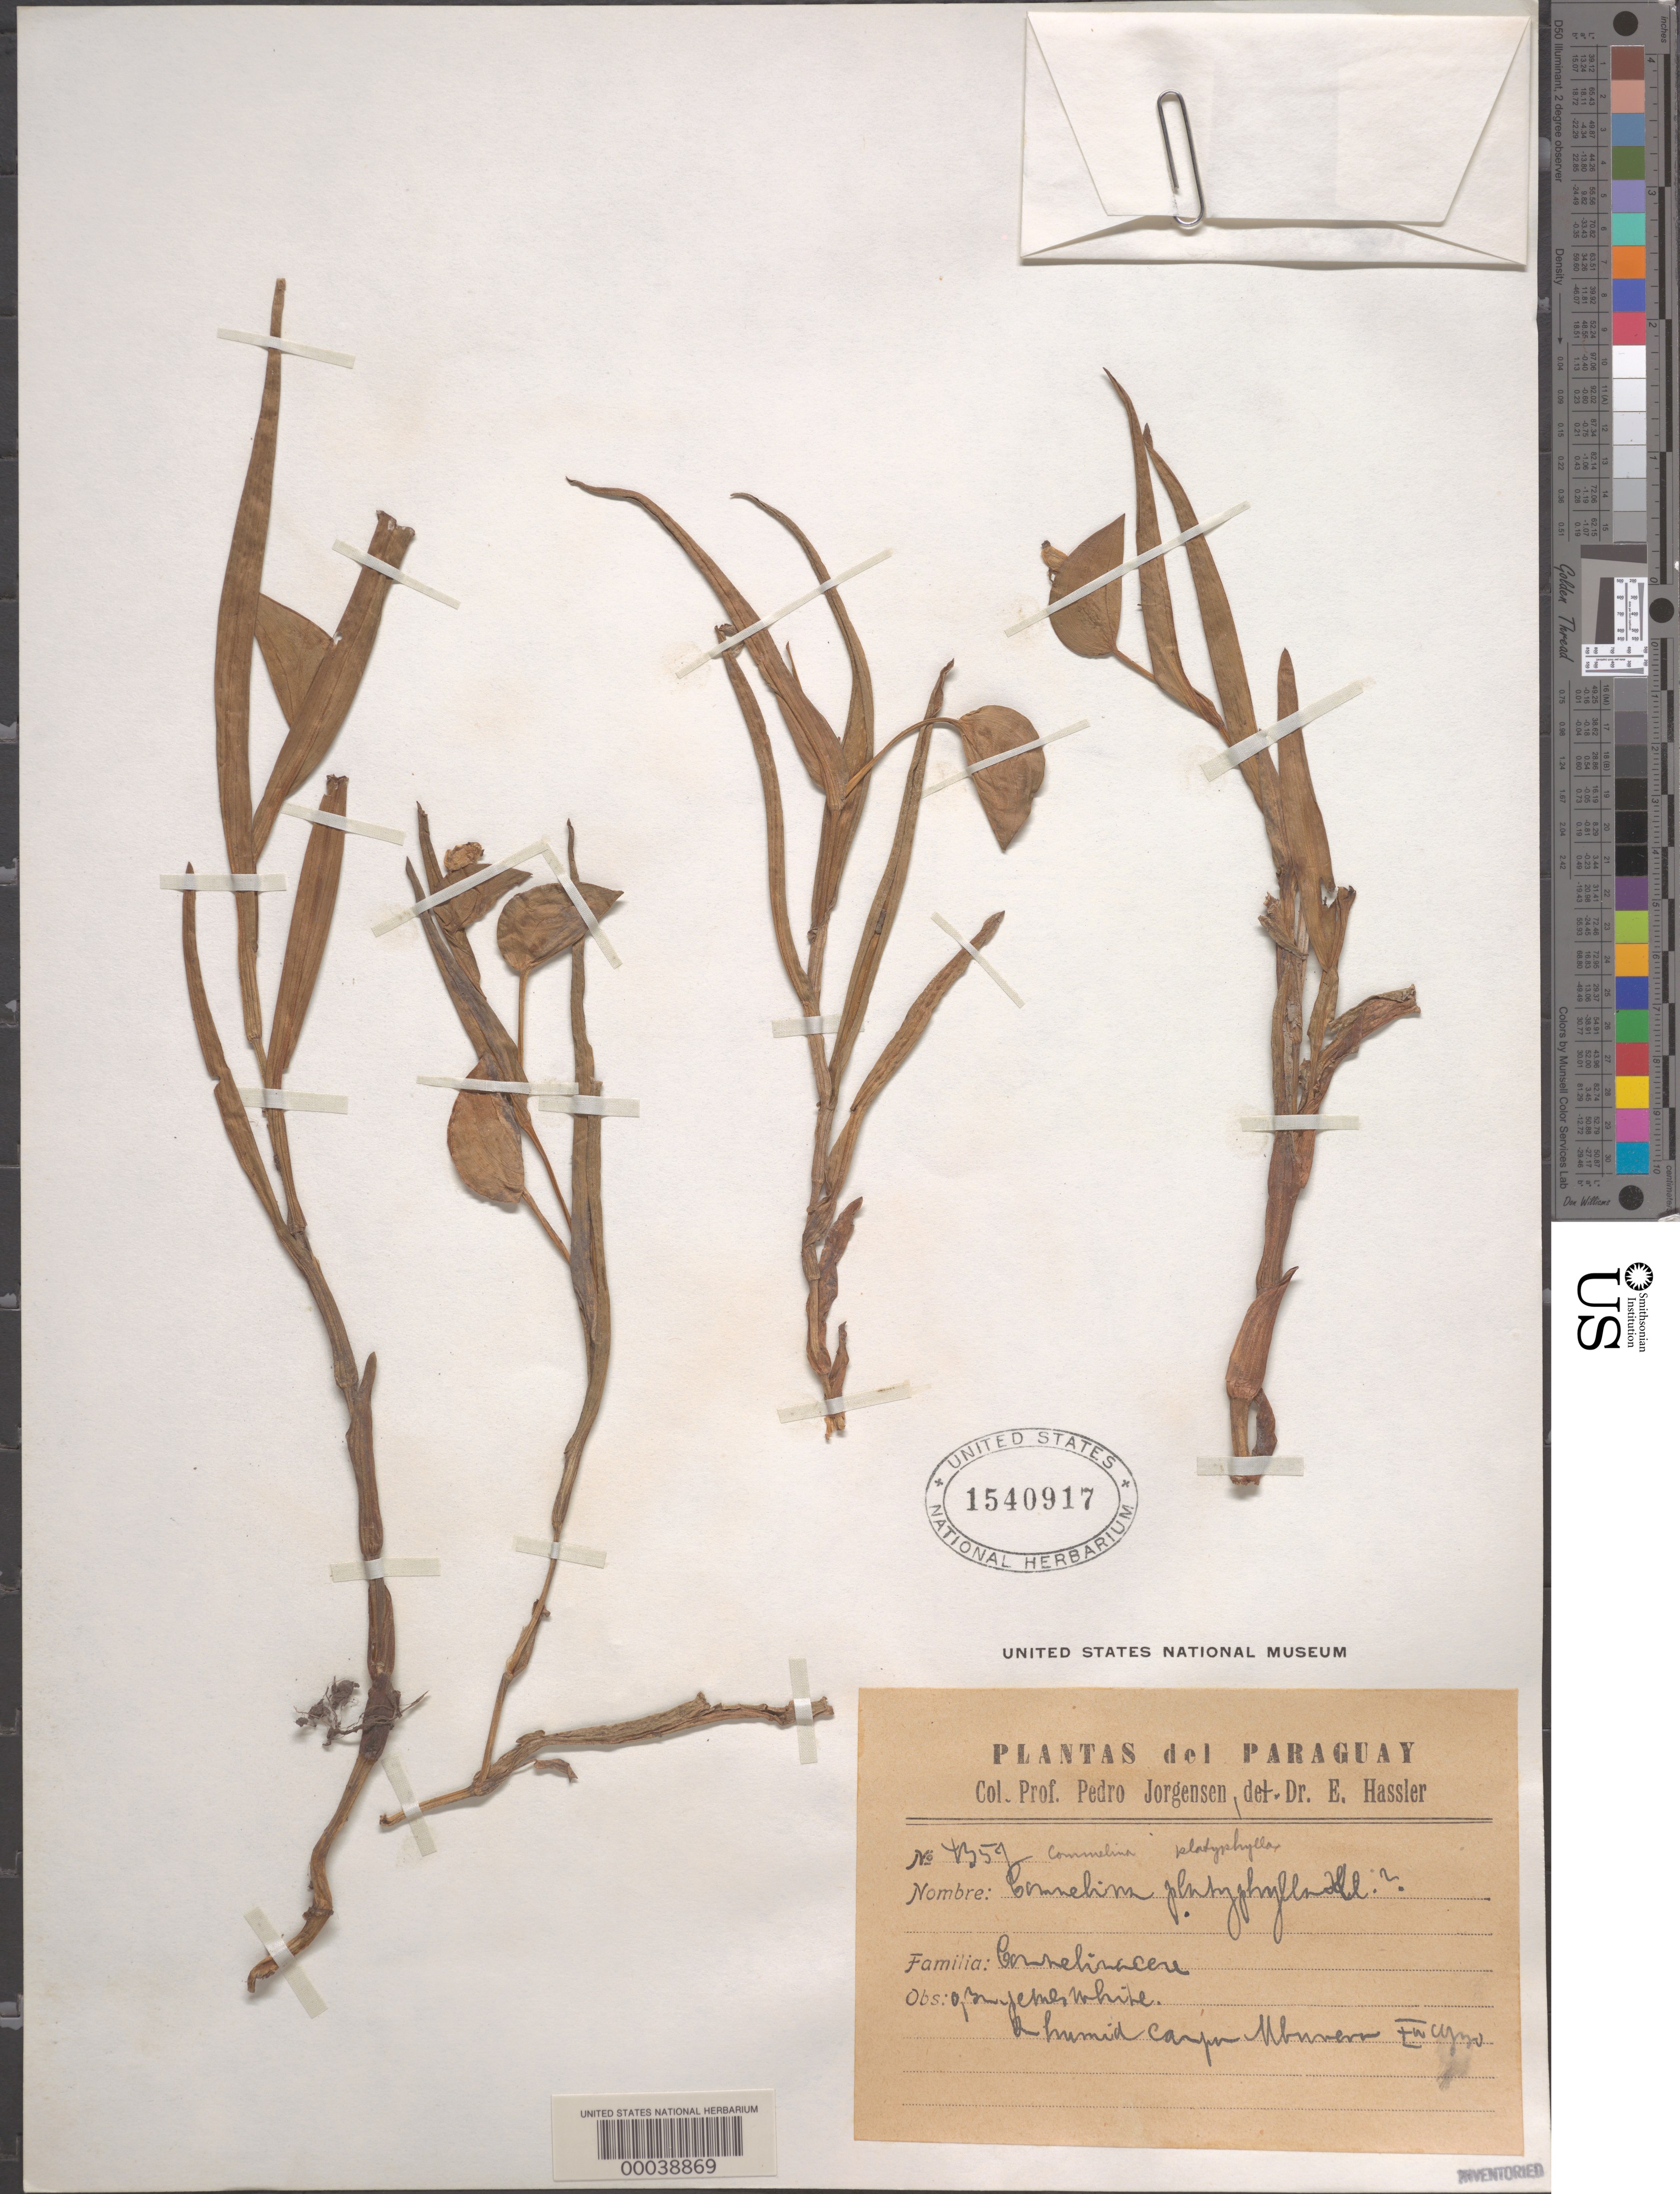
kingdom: Plantae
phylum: Tracheophyta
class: Liliopsida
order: Commelinales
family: Commelinaceae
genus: Commelina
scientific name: Commelina platyphylla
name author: Klotzsch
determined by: Hassler, E.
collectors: P. Jorgensen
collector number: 4354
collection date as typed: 1916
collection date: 1916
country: Paraguay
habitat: Humid; undergrowth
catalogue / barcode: US 1540917